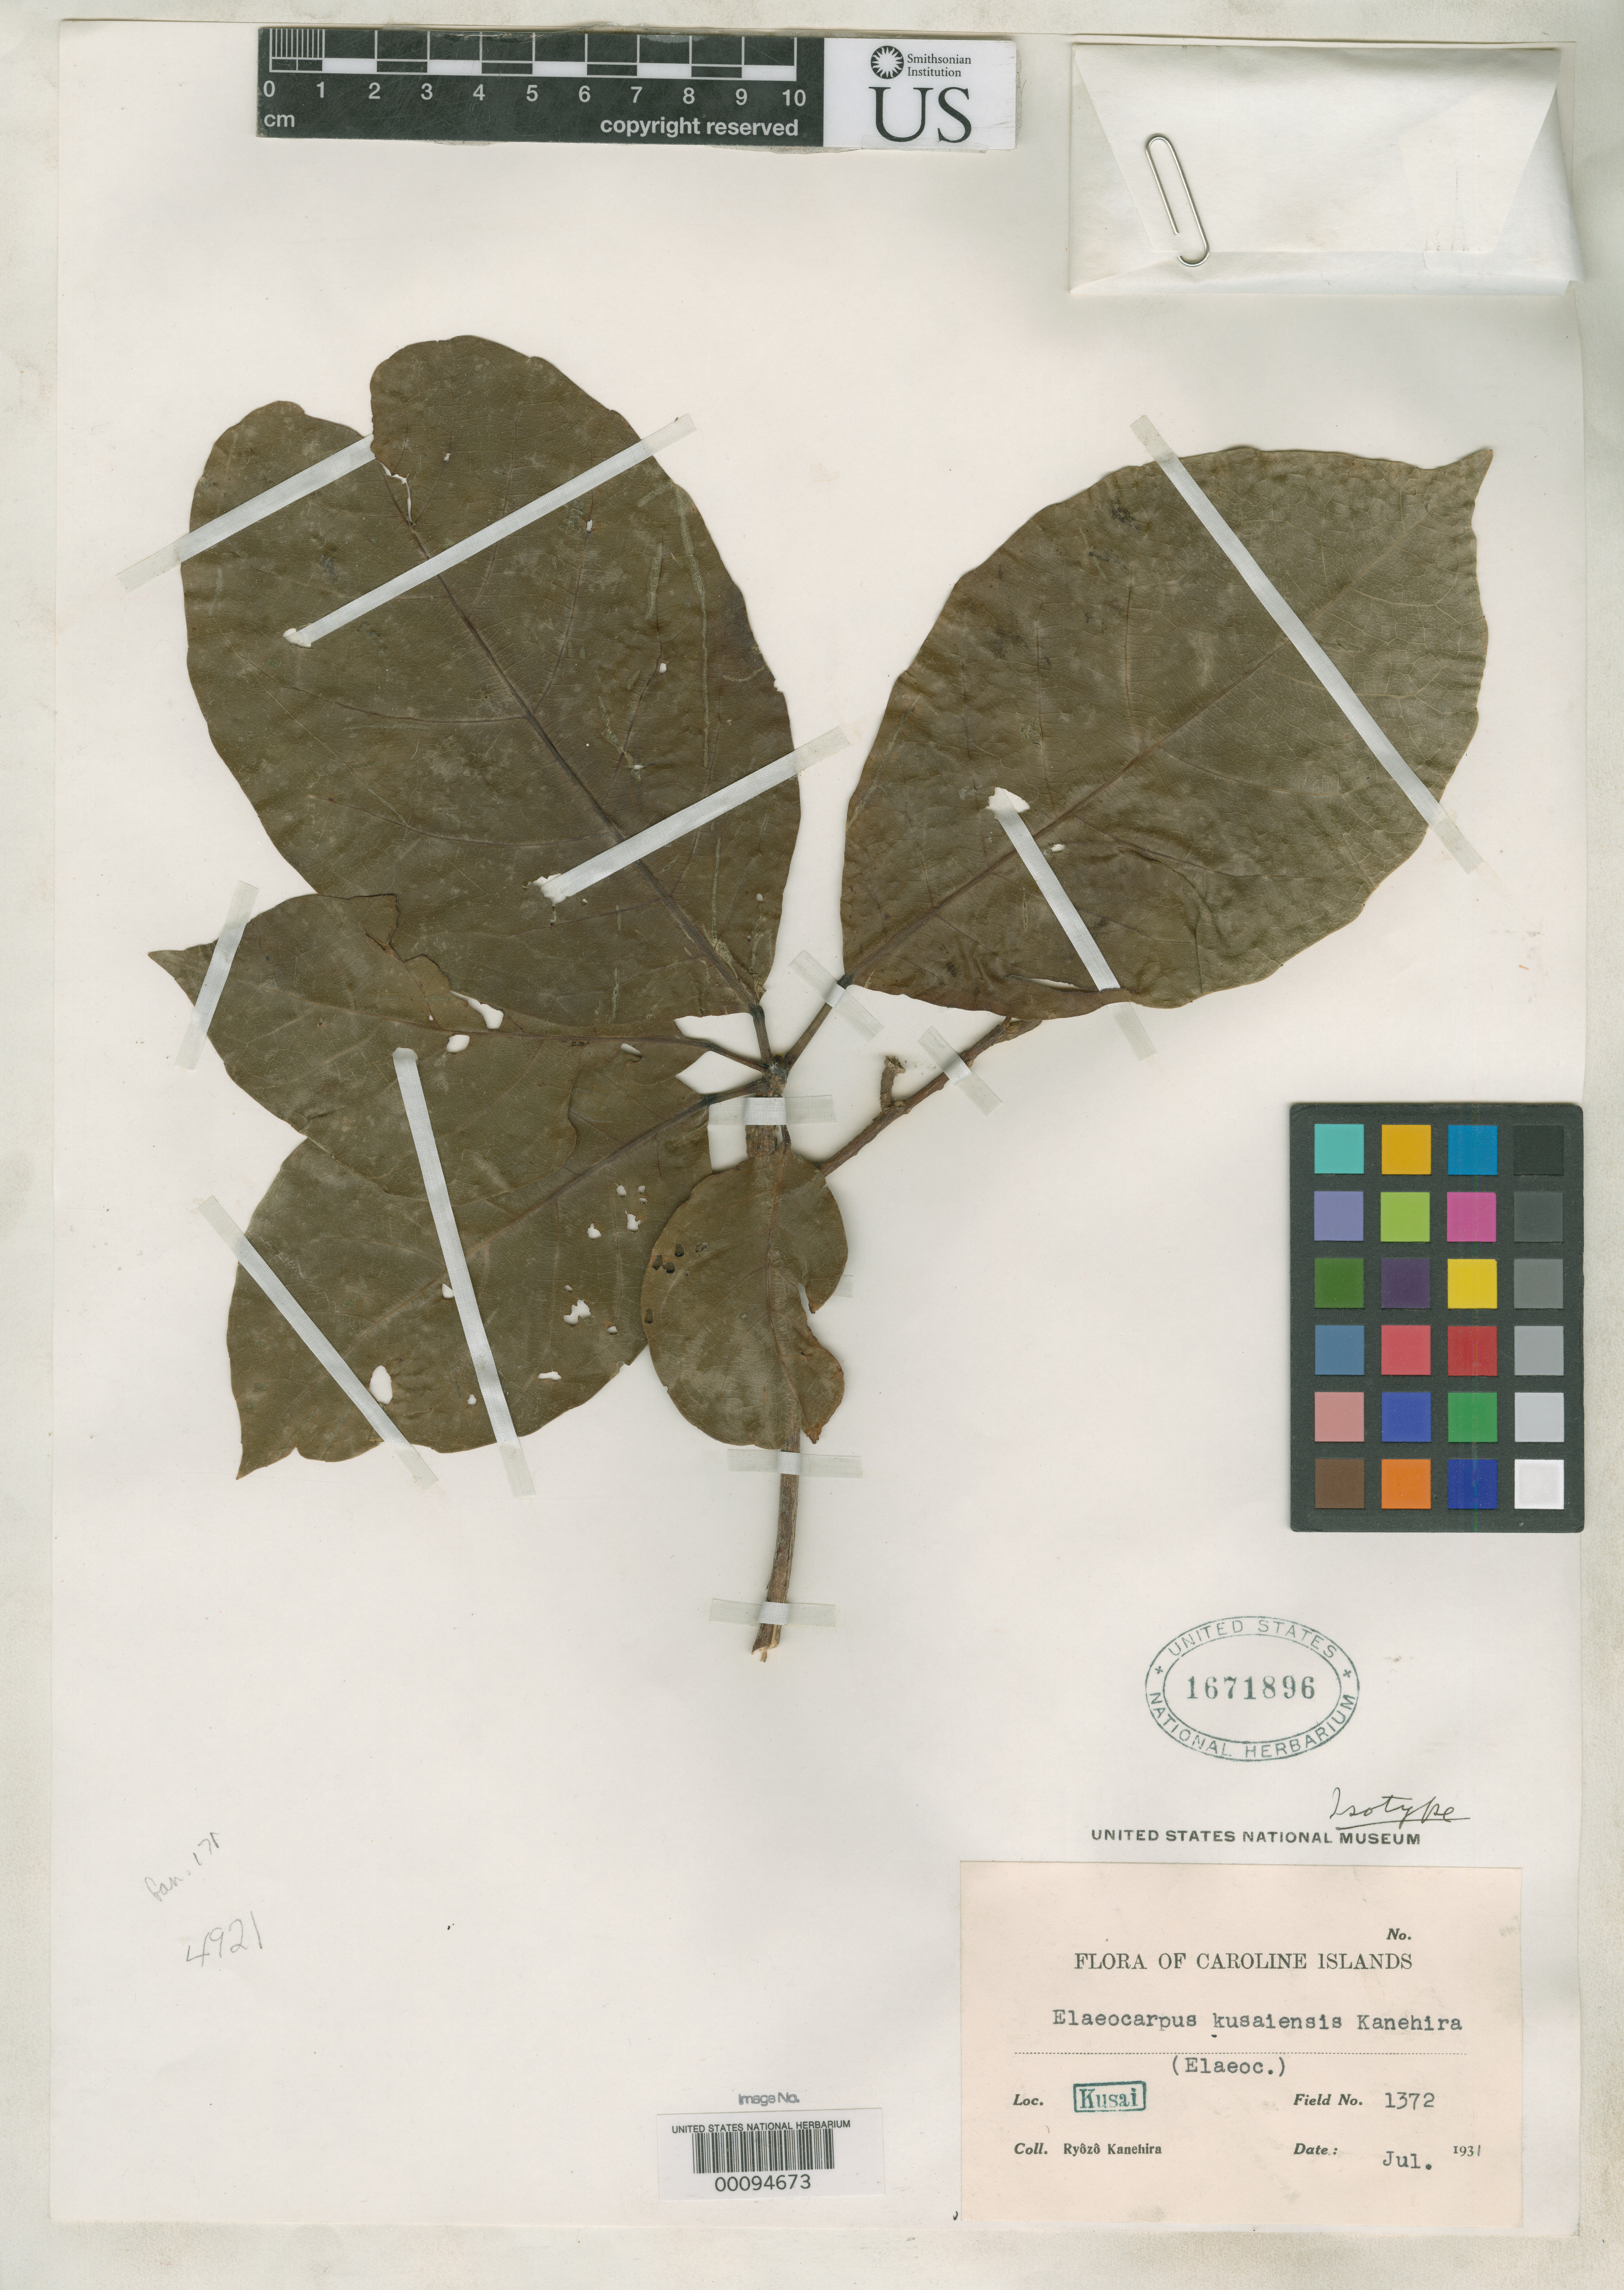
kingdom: Plantae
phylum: Tracheophyta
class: Magnoliopsida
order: Oxalidales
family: Elaeocarpaceae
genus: Elaeocarpus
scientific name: Elaeocarpus kusaiensis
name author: Kaneh.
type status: Type Collection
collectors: R. Kanehira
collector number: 1372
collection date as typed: Jul 1931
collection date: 1931-07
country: Micronesia, Federated States of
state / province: Kosrae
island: Kosrae [Kusaie]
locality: Mt. Hinkoln.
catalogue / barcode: US 1671896